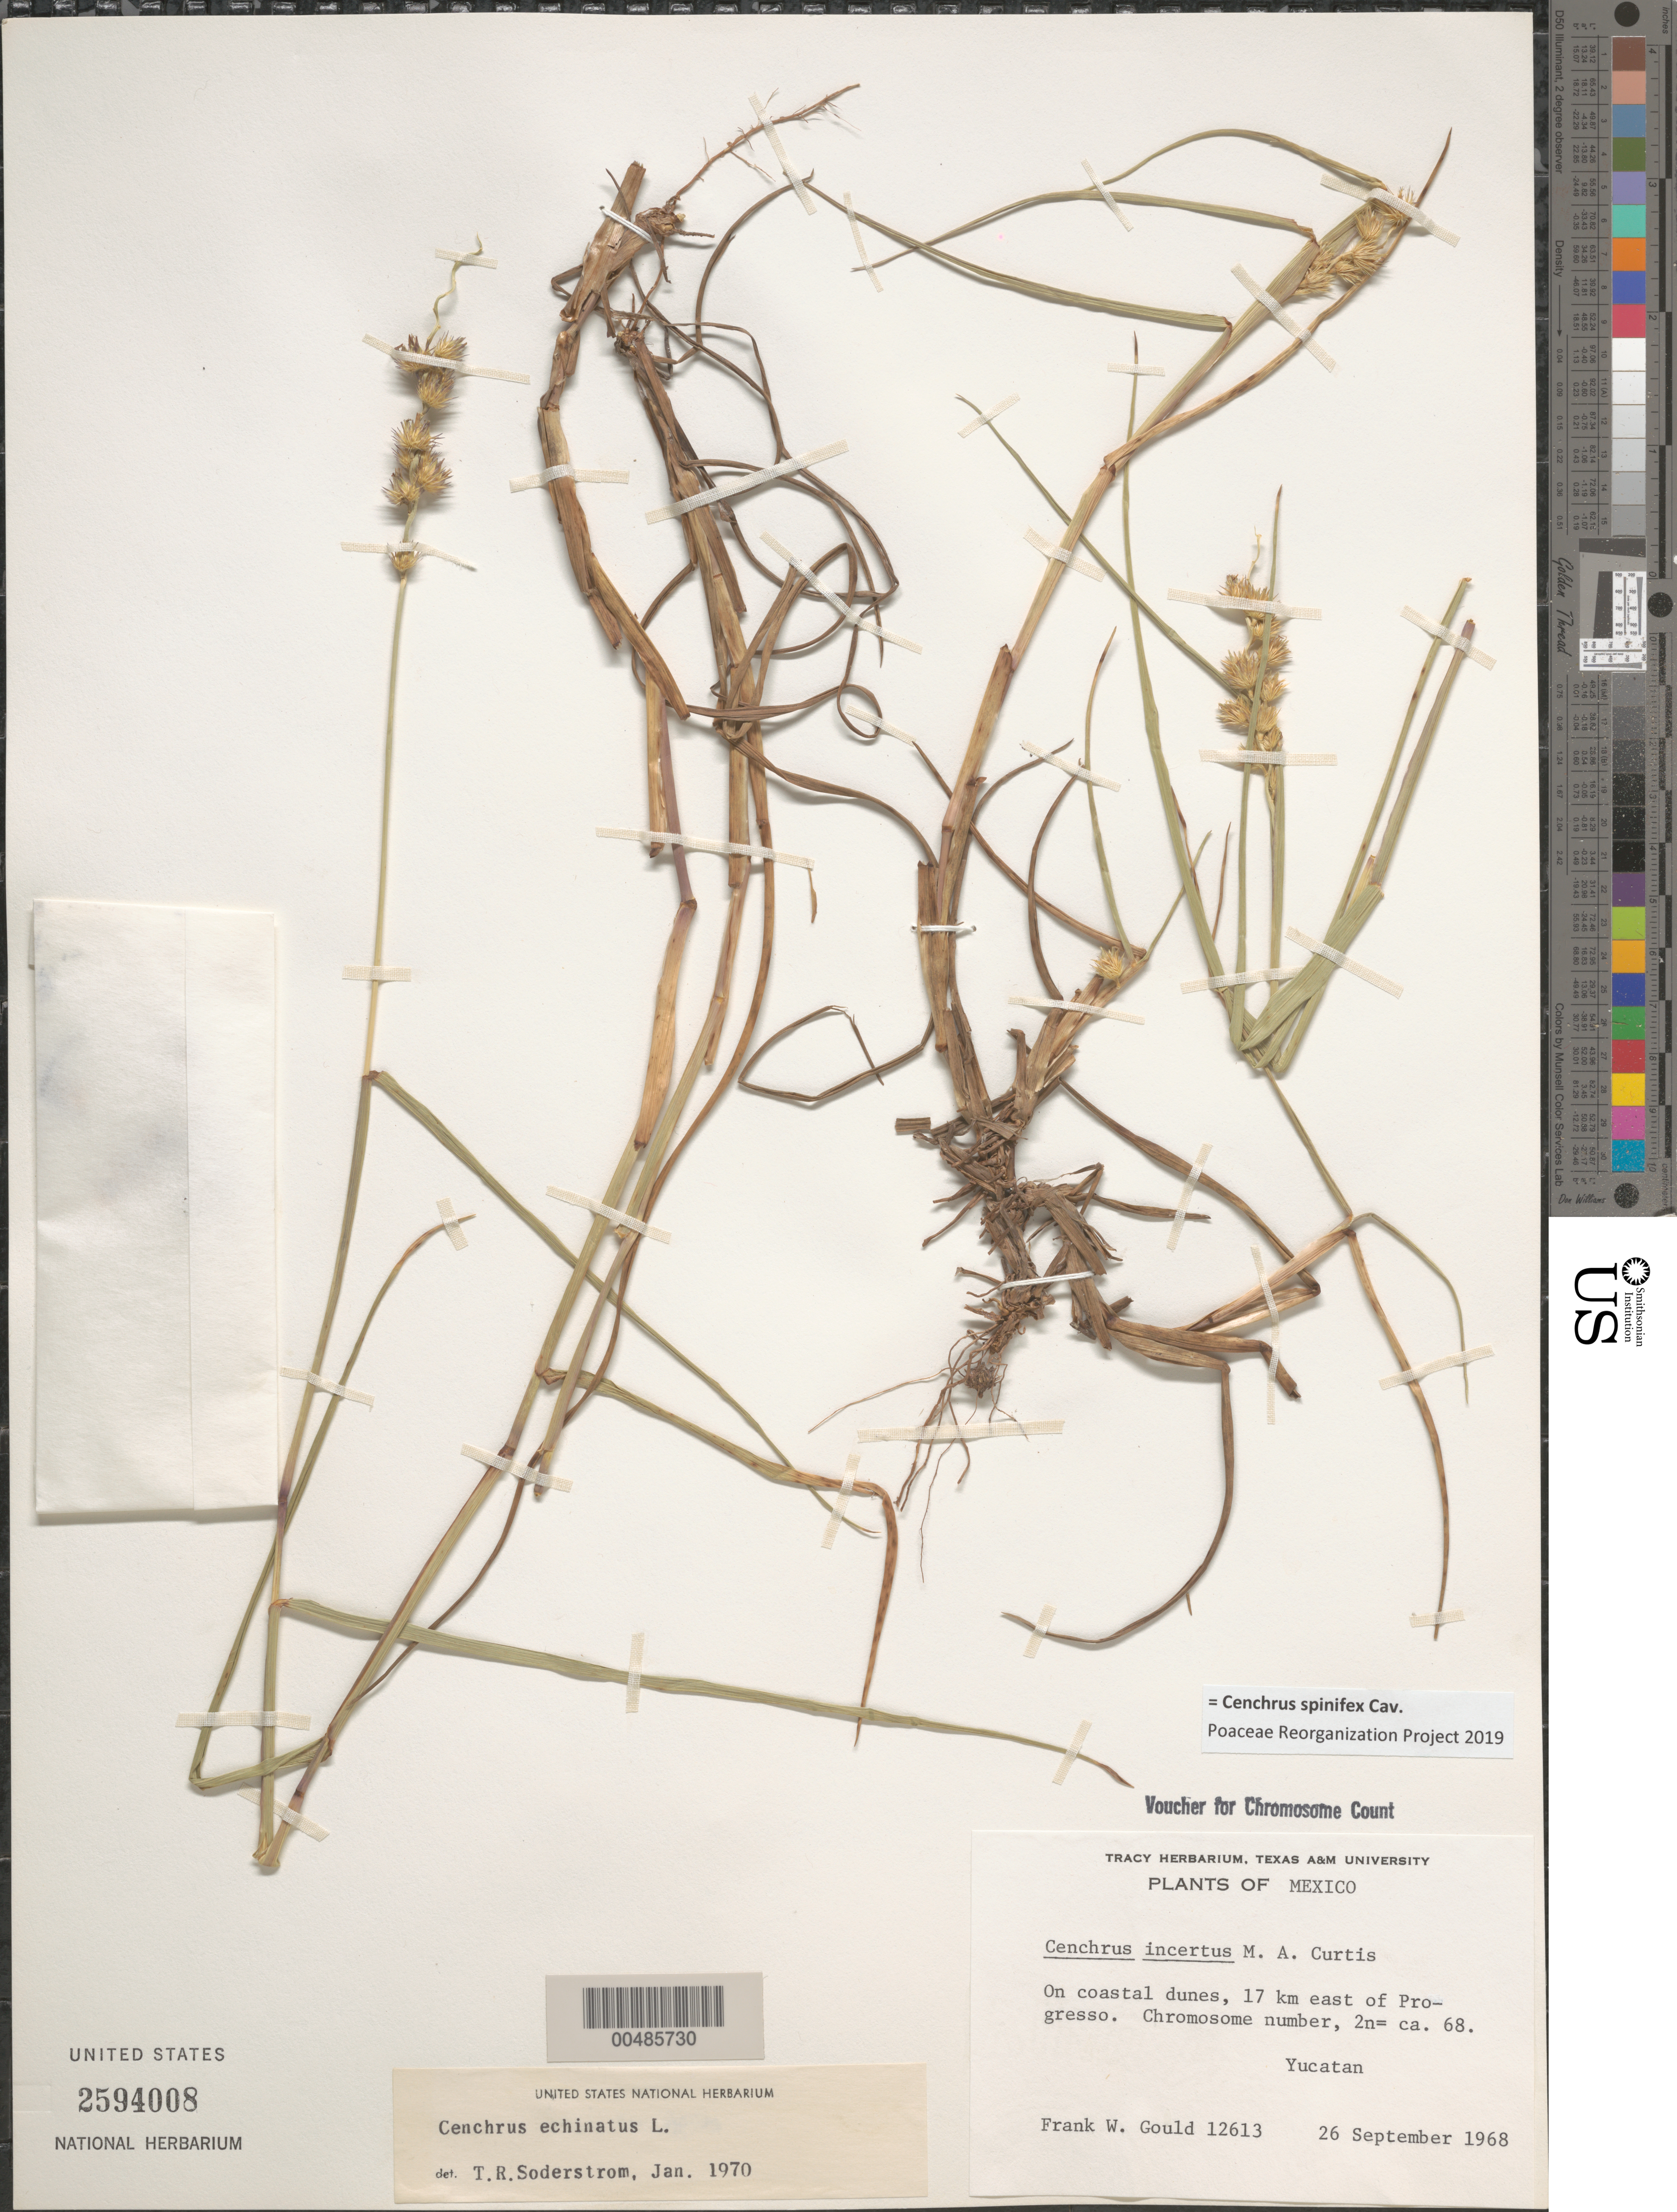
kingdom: Plantae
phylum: Tracheophyta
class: Liliopsida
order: Poales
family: Poaceae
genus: Cenchrus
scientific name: Cenchrus spinifex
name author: Cav.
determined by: Poaceae Reorganization Project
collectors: F. W. Gould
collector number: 12613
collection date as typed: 26 Sep 1968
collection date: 1968-09-26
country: Mexico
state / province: Yucatan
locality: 17 km E of Progresso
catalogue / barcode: US 2594008